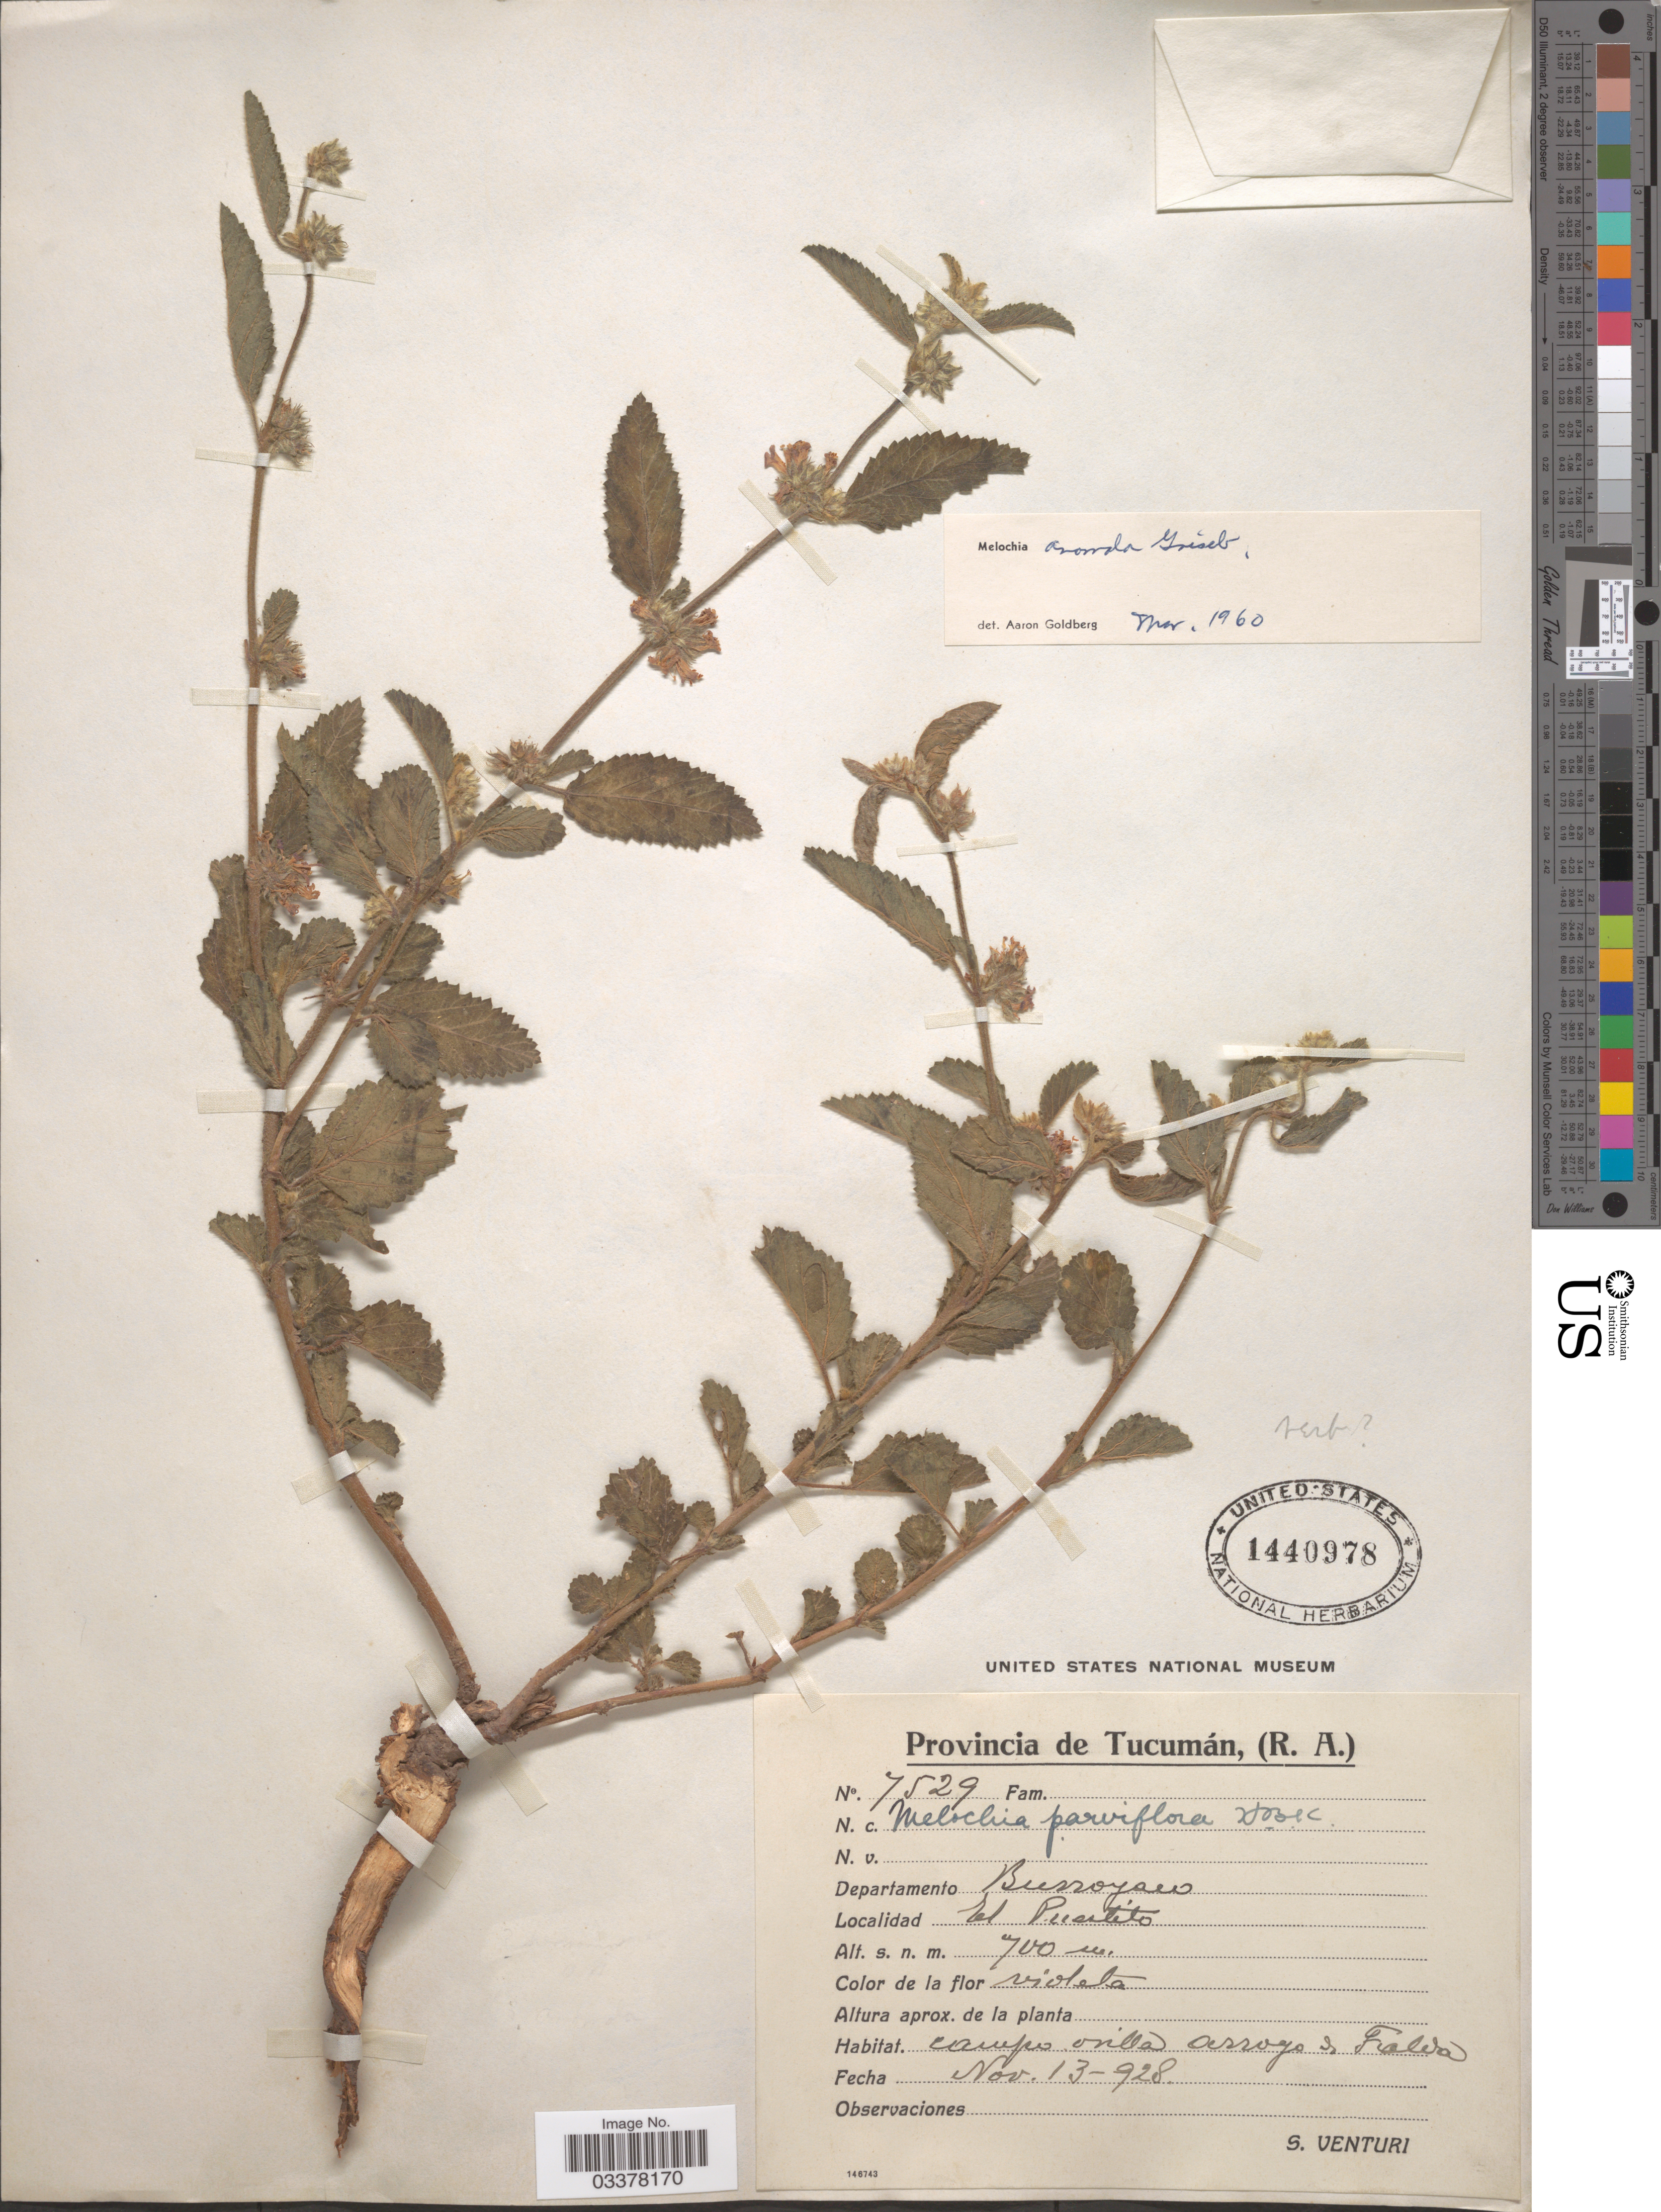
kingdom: Plantae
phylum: Tracheophyta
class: Magnoliopsida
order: Malvales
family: Malvaceae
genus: Melochia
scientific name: Melochia anomala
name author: Griseb.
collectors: S. Venturi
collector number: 7529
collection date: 1928-11-13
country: Argentina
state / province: Tucuman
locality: Departamento Burroyaco. El Puestito.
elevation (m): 700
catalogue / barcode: US 1440978